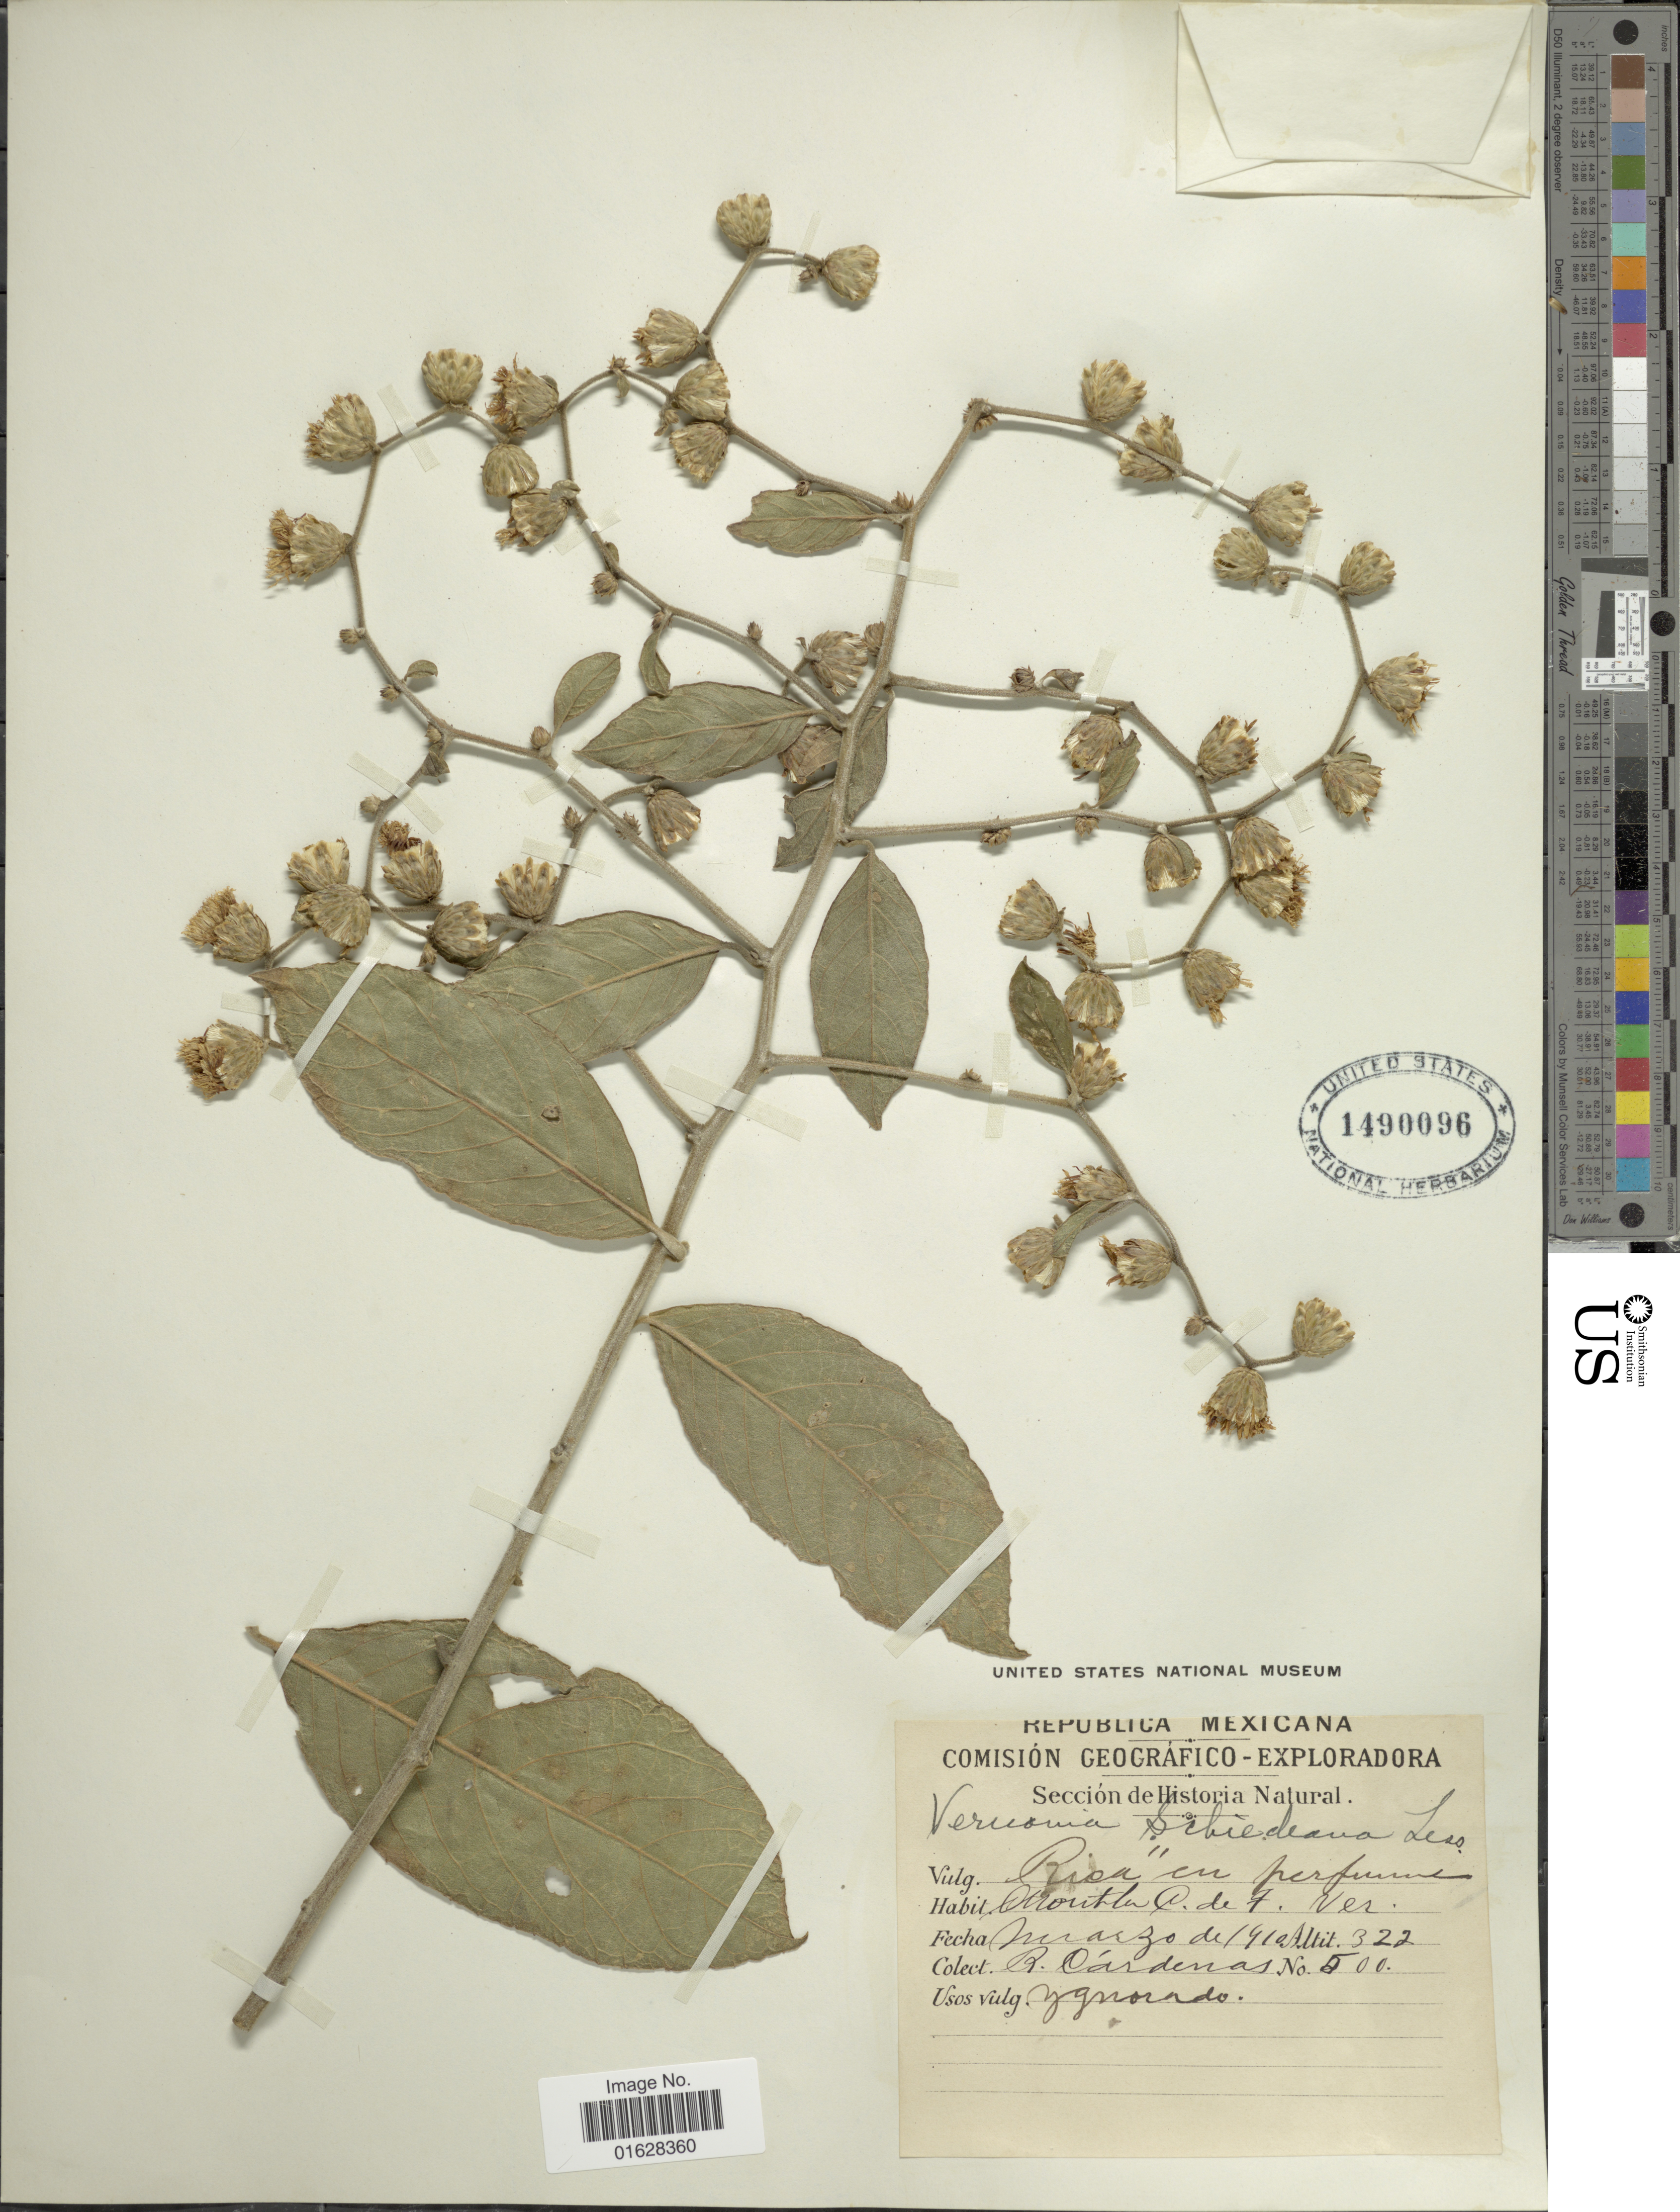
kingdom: Plantae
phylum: Tracheophyta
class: Magnoliopsida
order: Asterales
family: Asteraceae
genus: Lepidaploa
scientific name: Lepidaploa tortuosa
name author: (L.) H. Rob.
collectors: R. Cárdenas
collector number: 500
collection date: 1910-03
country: Mexico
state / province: Veracruz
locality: Republica Mexicana, Chontla C. de T. Ver.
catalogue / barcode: US 1490096